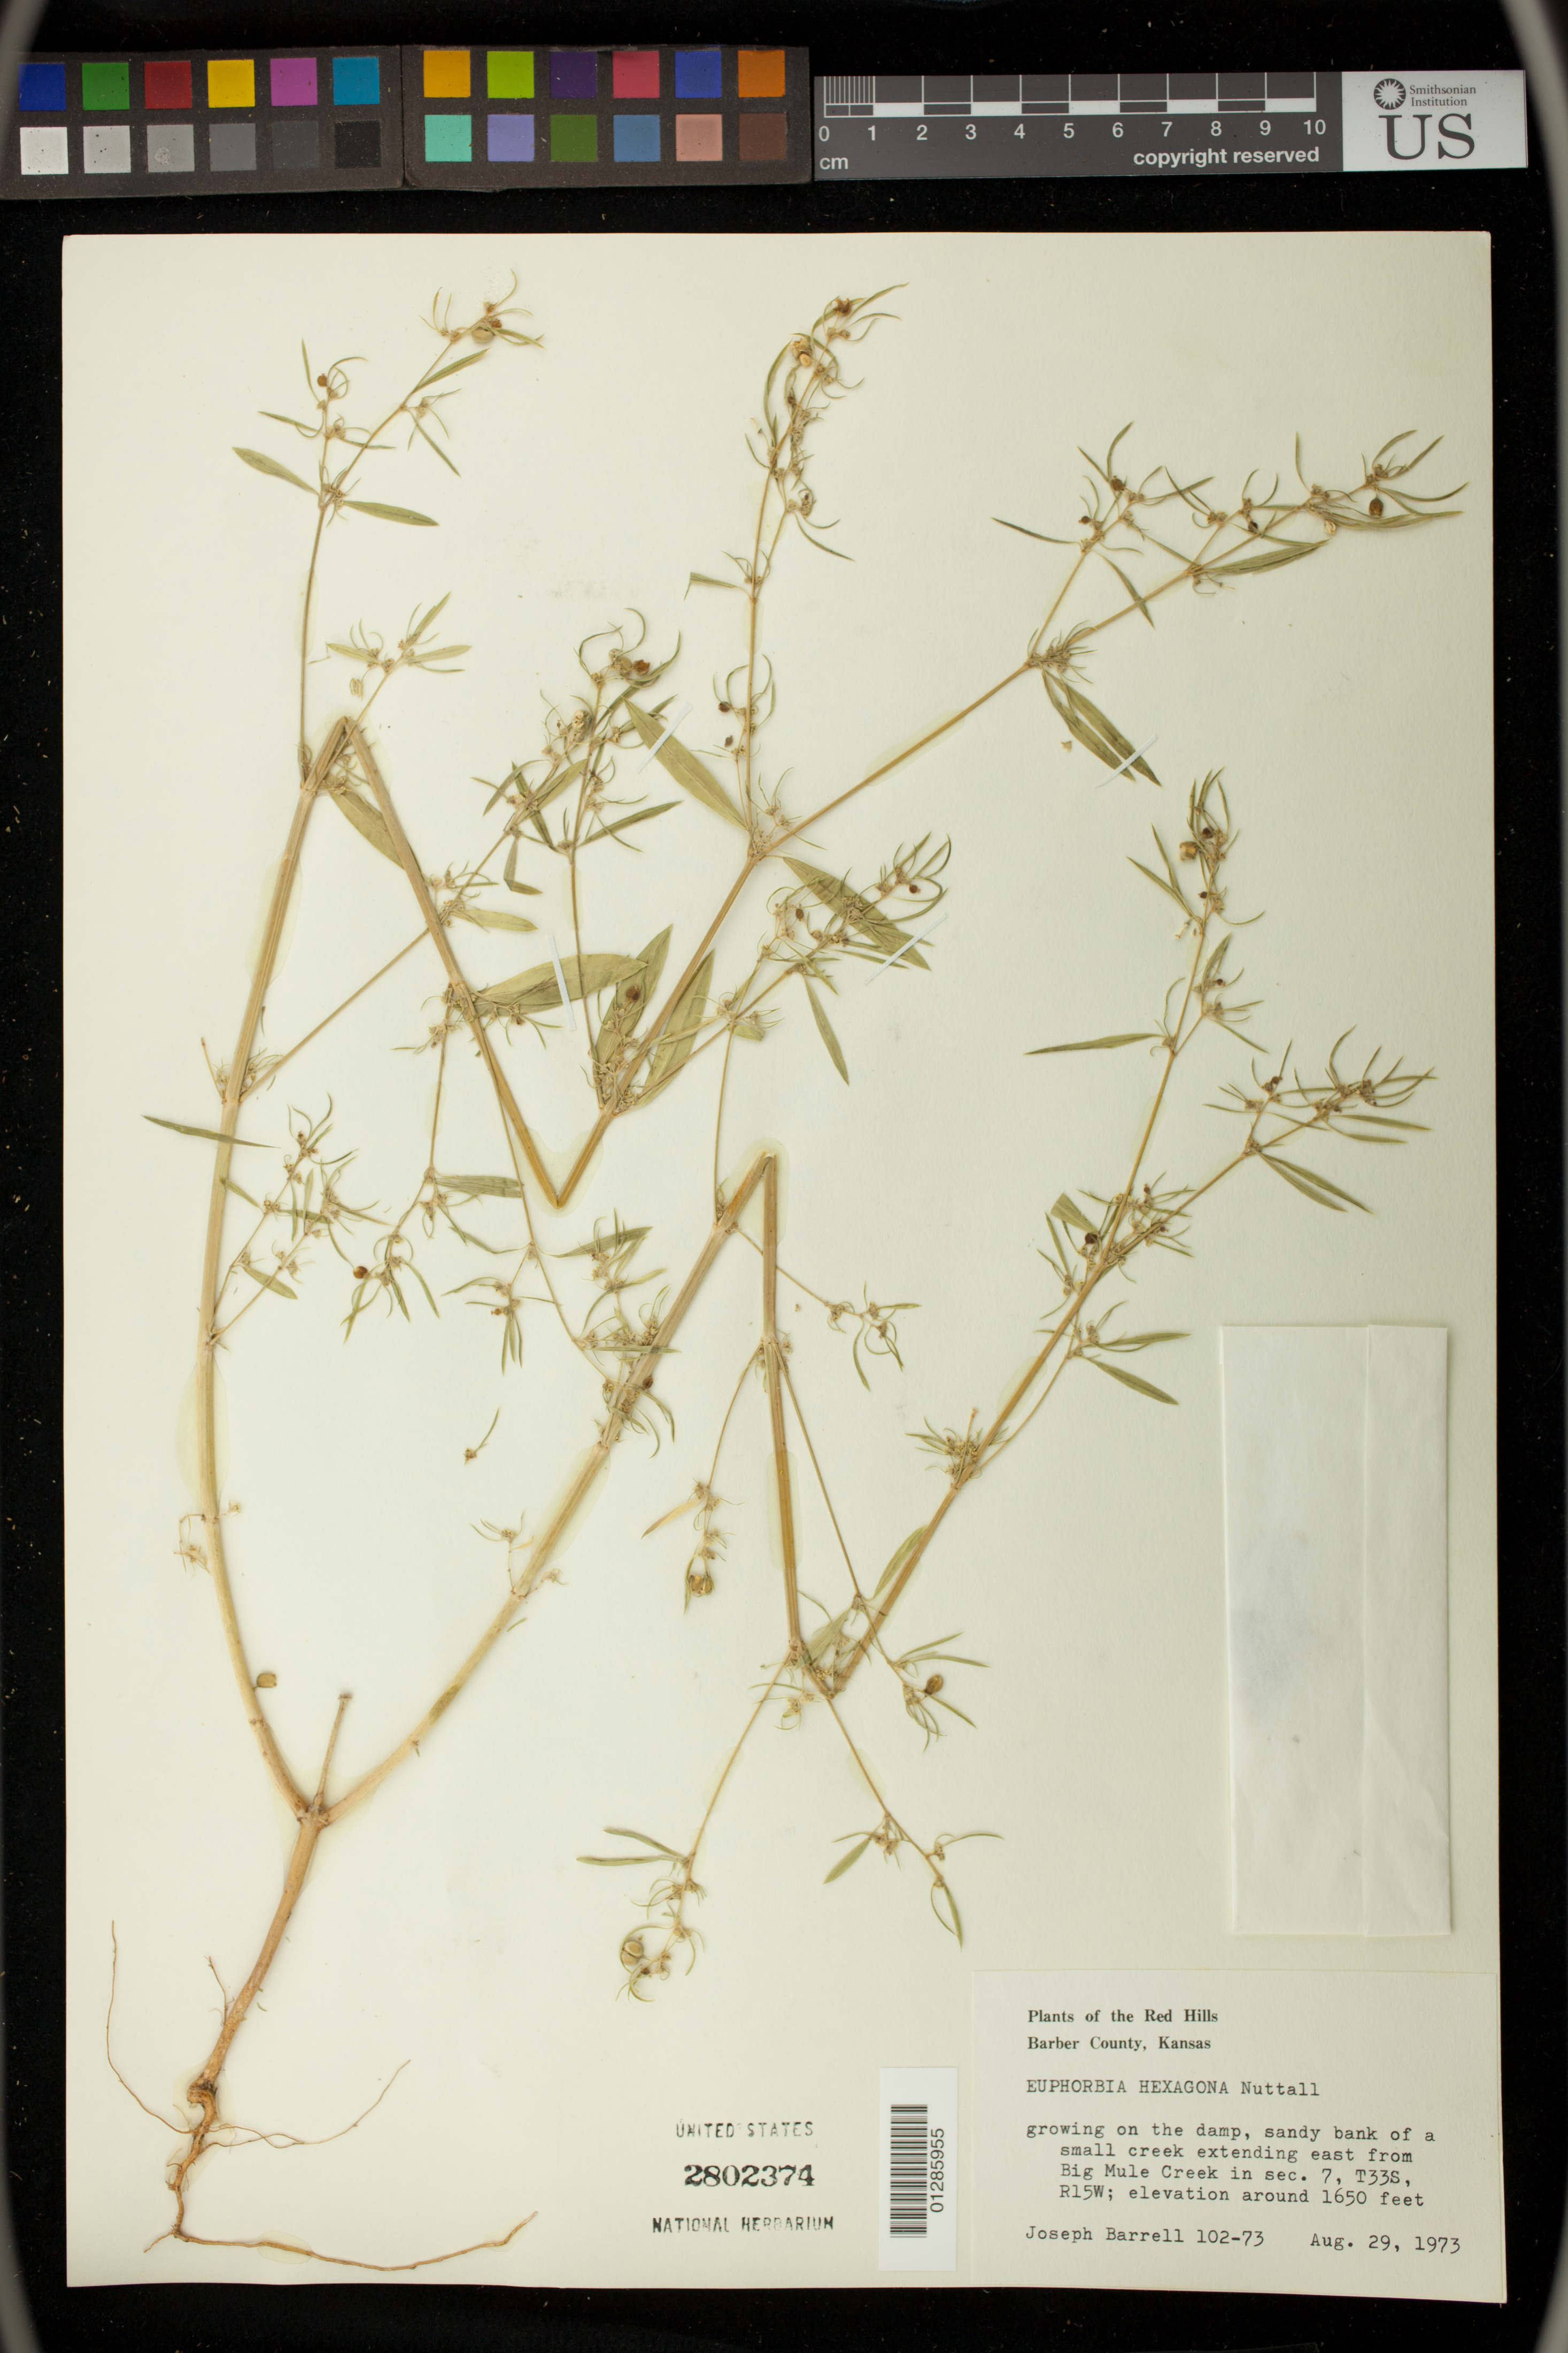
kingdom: Plantae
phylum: Tracheophyta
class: Magnoliopsida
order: Malpighiales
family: Euphorbiaceae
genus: Euphorbia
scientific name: Euphorbia hexagona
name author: Nutt. ex Spreng.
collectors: J. Barrell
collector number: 102-73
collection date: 1973-08-29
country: United States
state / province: Kansas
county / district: Barber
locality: Red Hills. Bank of a small creek extending east from Big Mule Creek in sec. 7, T33S, R15W.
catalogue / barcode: US 2802374